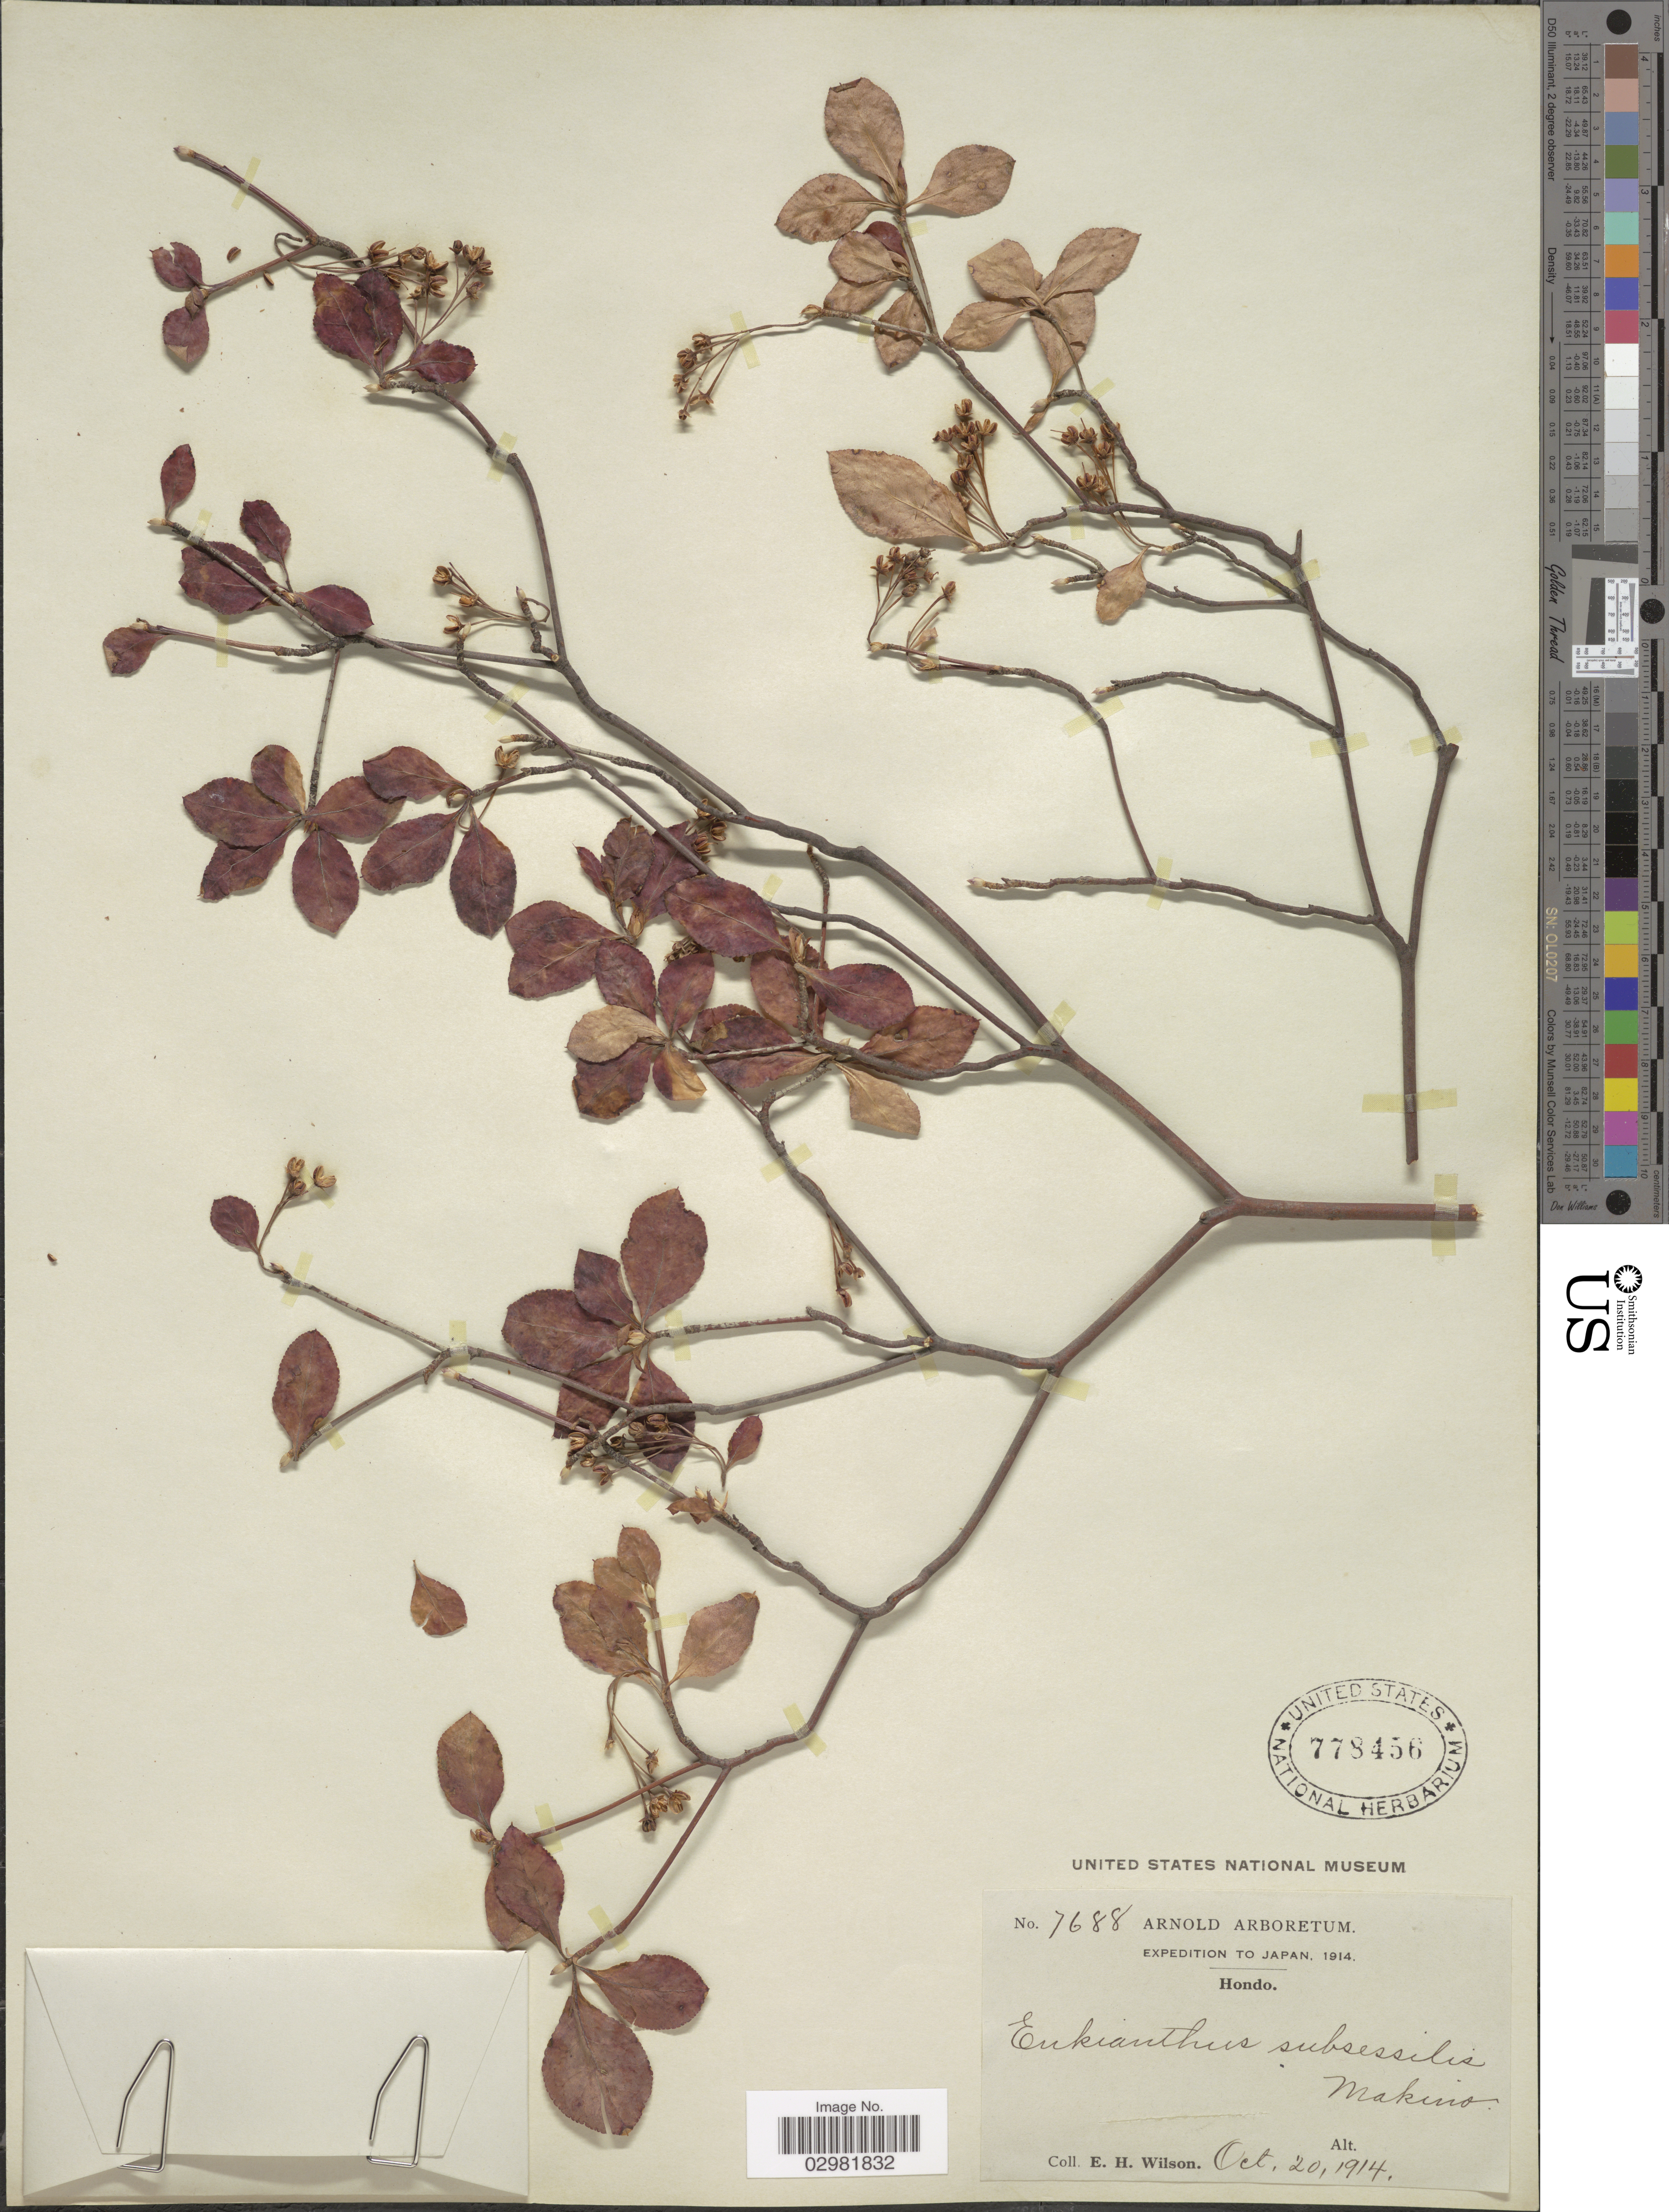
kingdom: Plantae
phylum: Tracheophyta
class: Magnoliopsida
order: Ericales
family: Ericaceae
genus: Enkianthus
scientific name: Enkianthus subsessilis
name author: (Maxim.) Makino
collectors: E. Wilson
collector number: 7688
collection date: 1914-10-20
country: Japan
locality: Hondo.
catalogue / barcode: US 778456